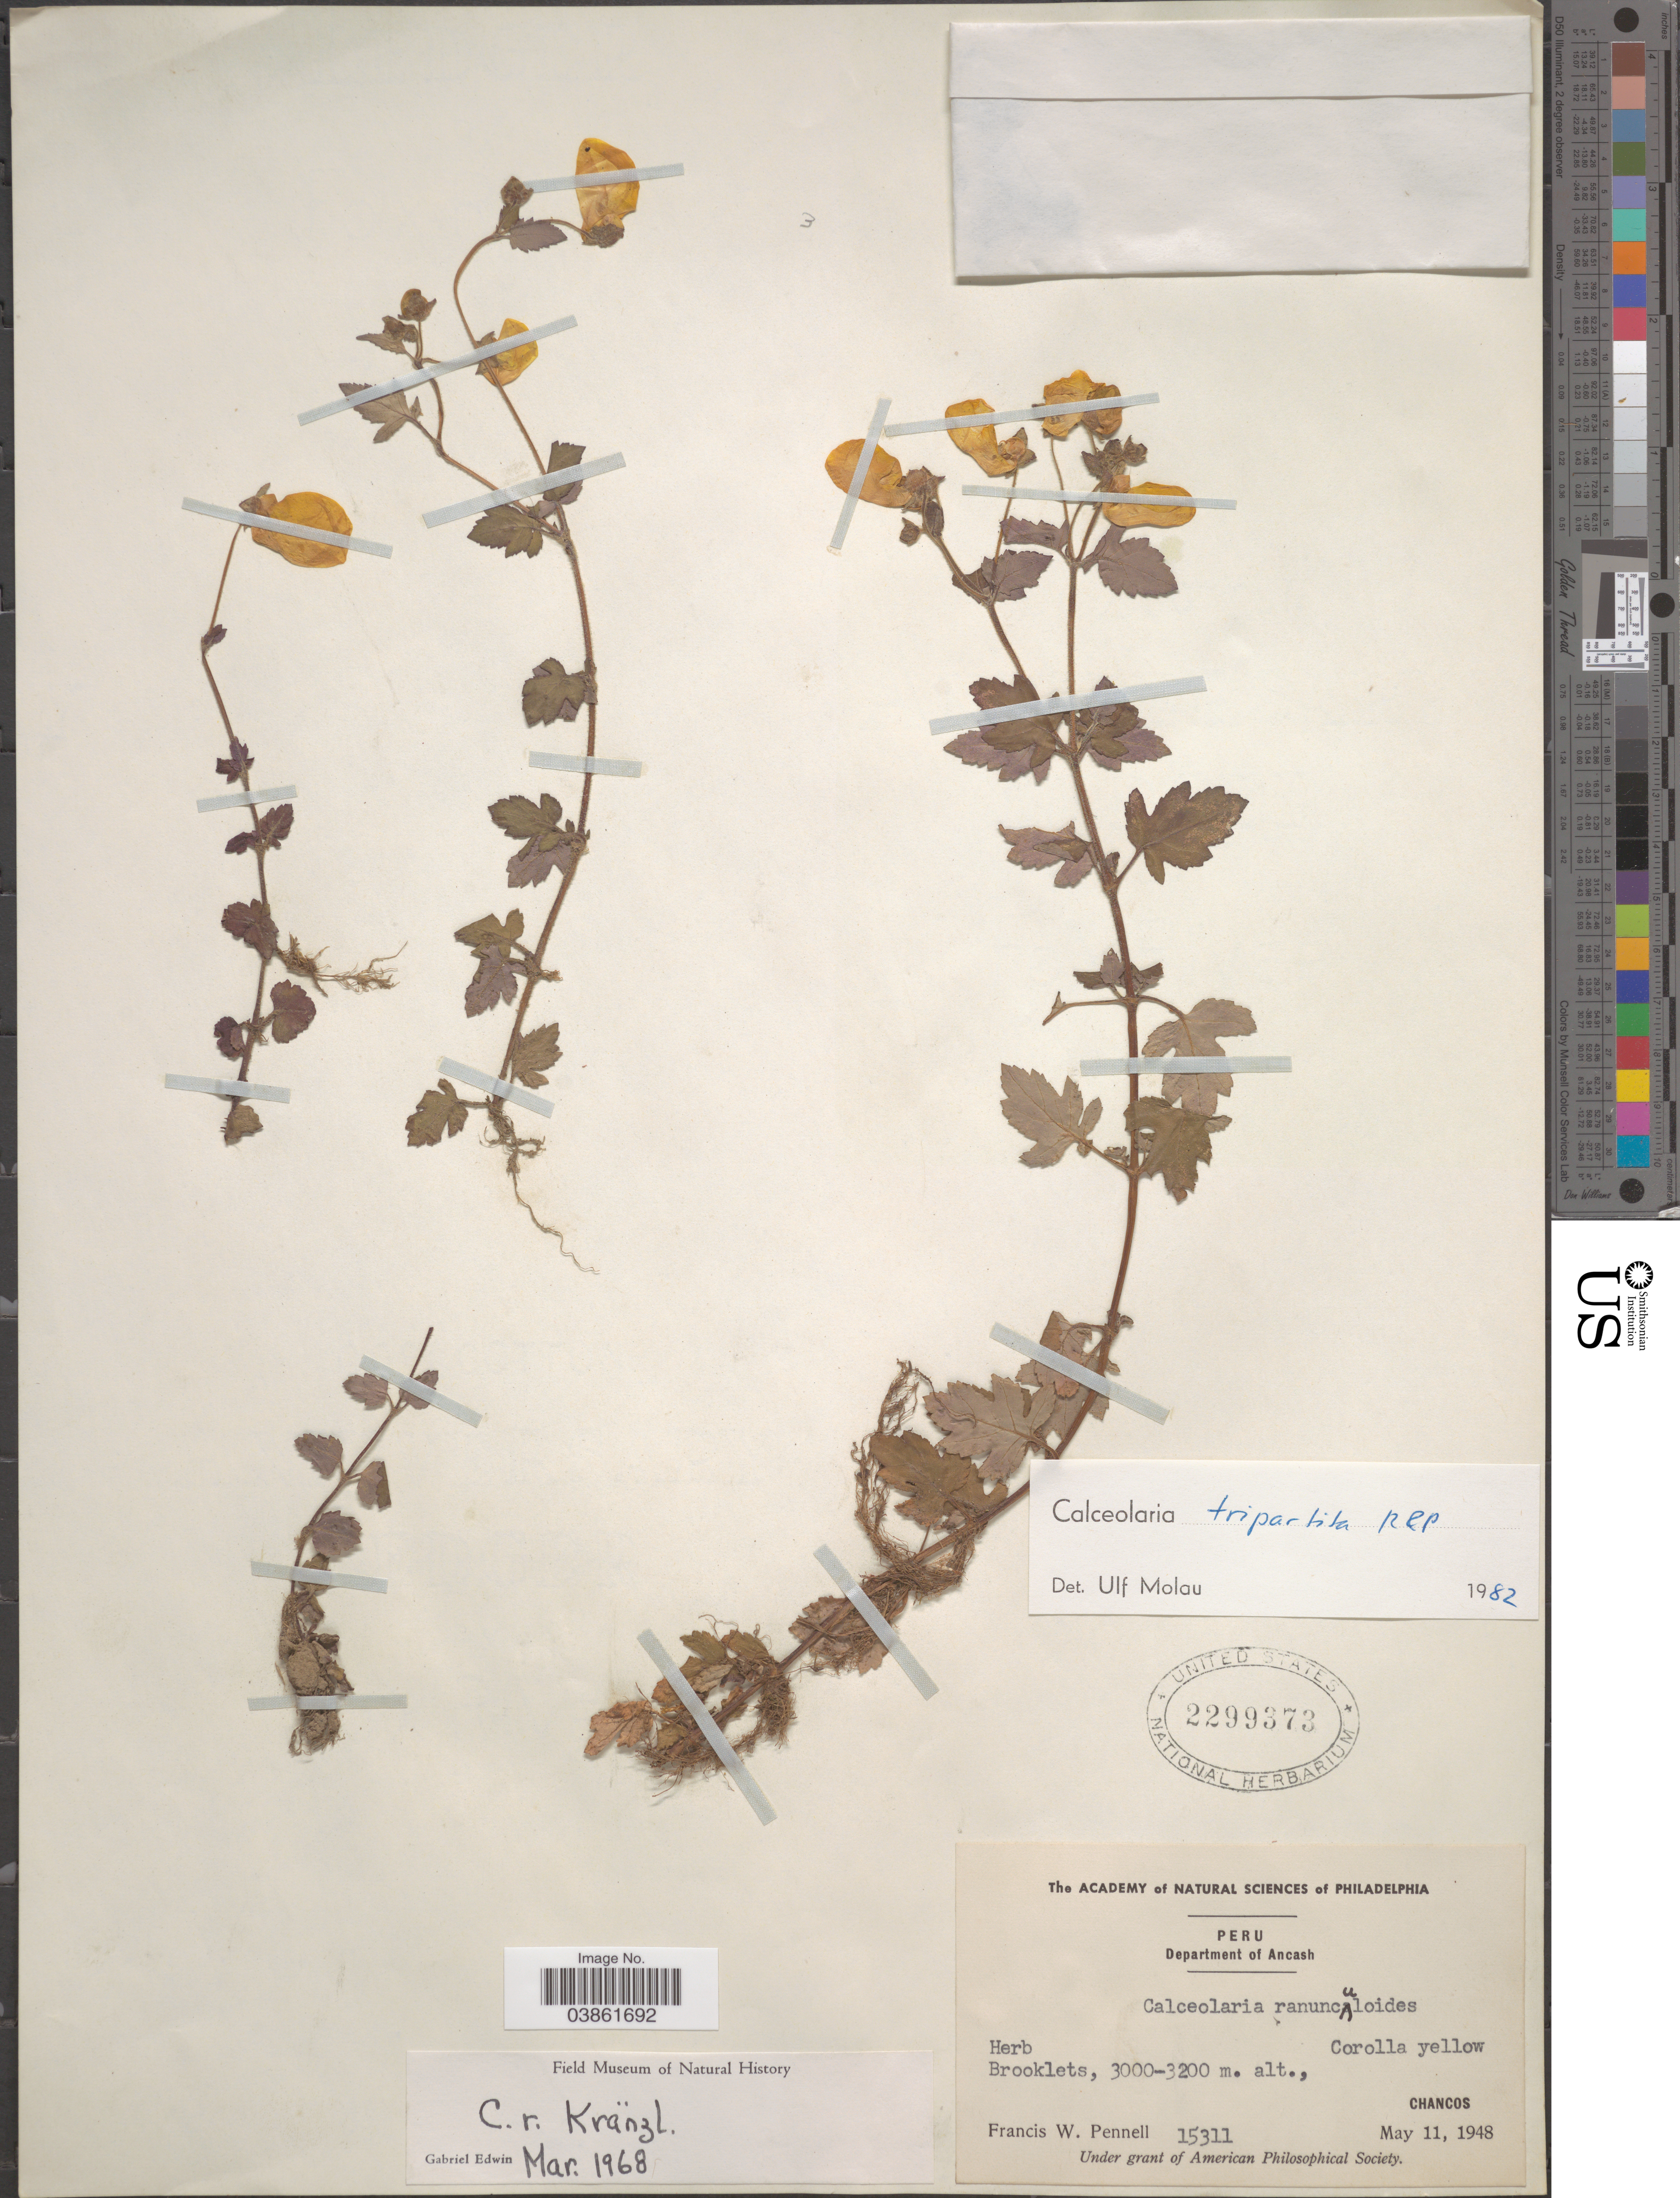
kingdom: Plantae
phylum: Tracheophyta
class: Magnoliopsida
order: Lamiales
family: Calceolariaceae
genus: Calceolaria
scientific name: Calceolaria tripartita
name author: Ruiz & Pav.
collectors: F. W. Pennell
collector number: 15311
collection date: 1948-05-11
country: Peru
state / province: Ancash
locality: Department of Ancash. Chancos.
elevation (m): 3000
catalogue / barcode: US 2299373